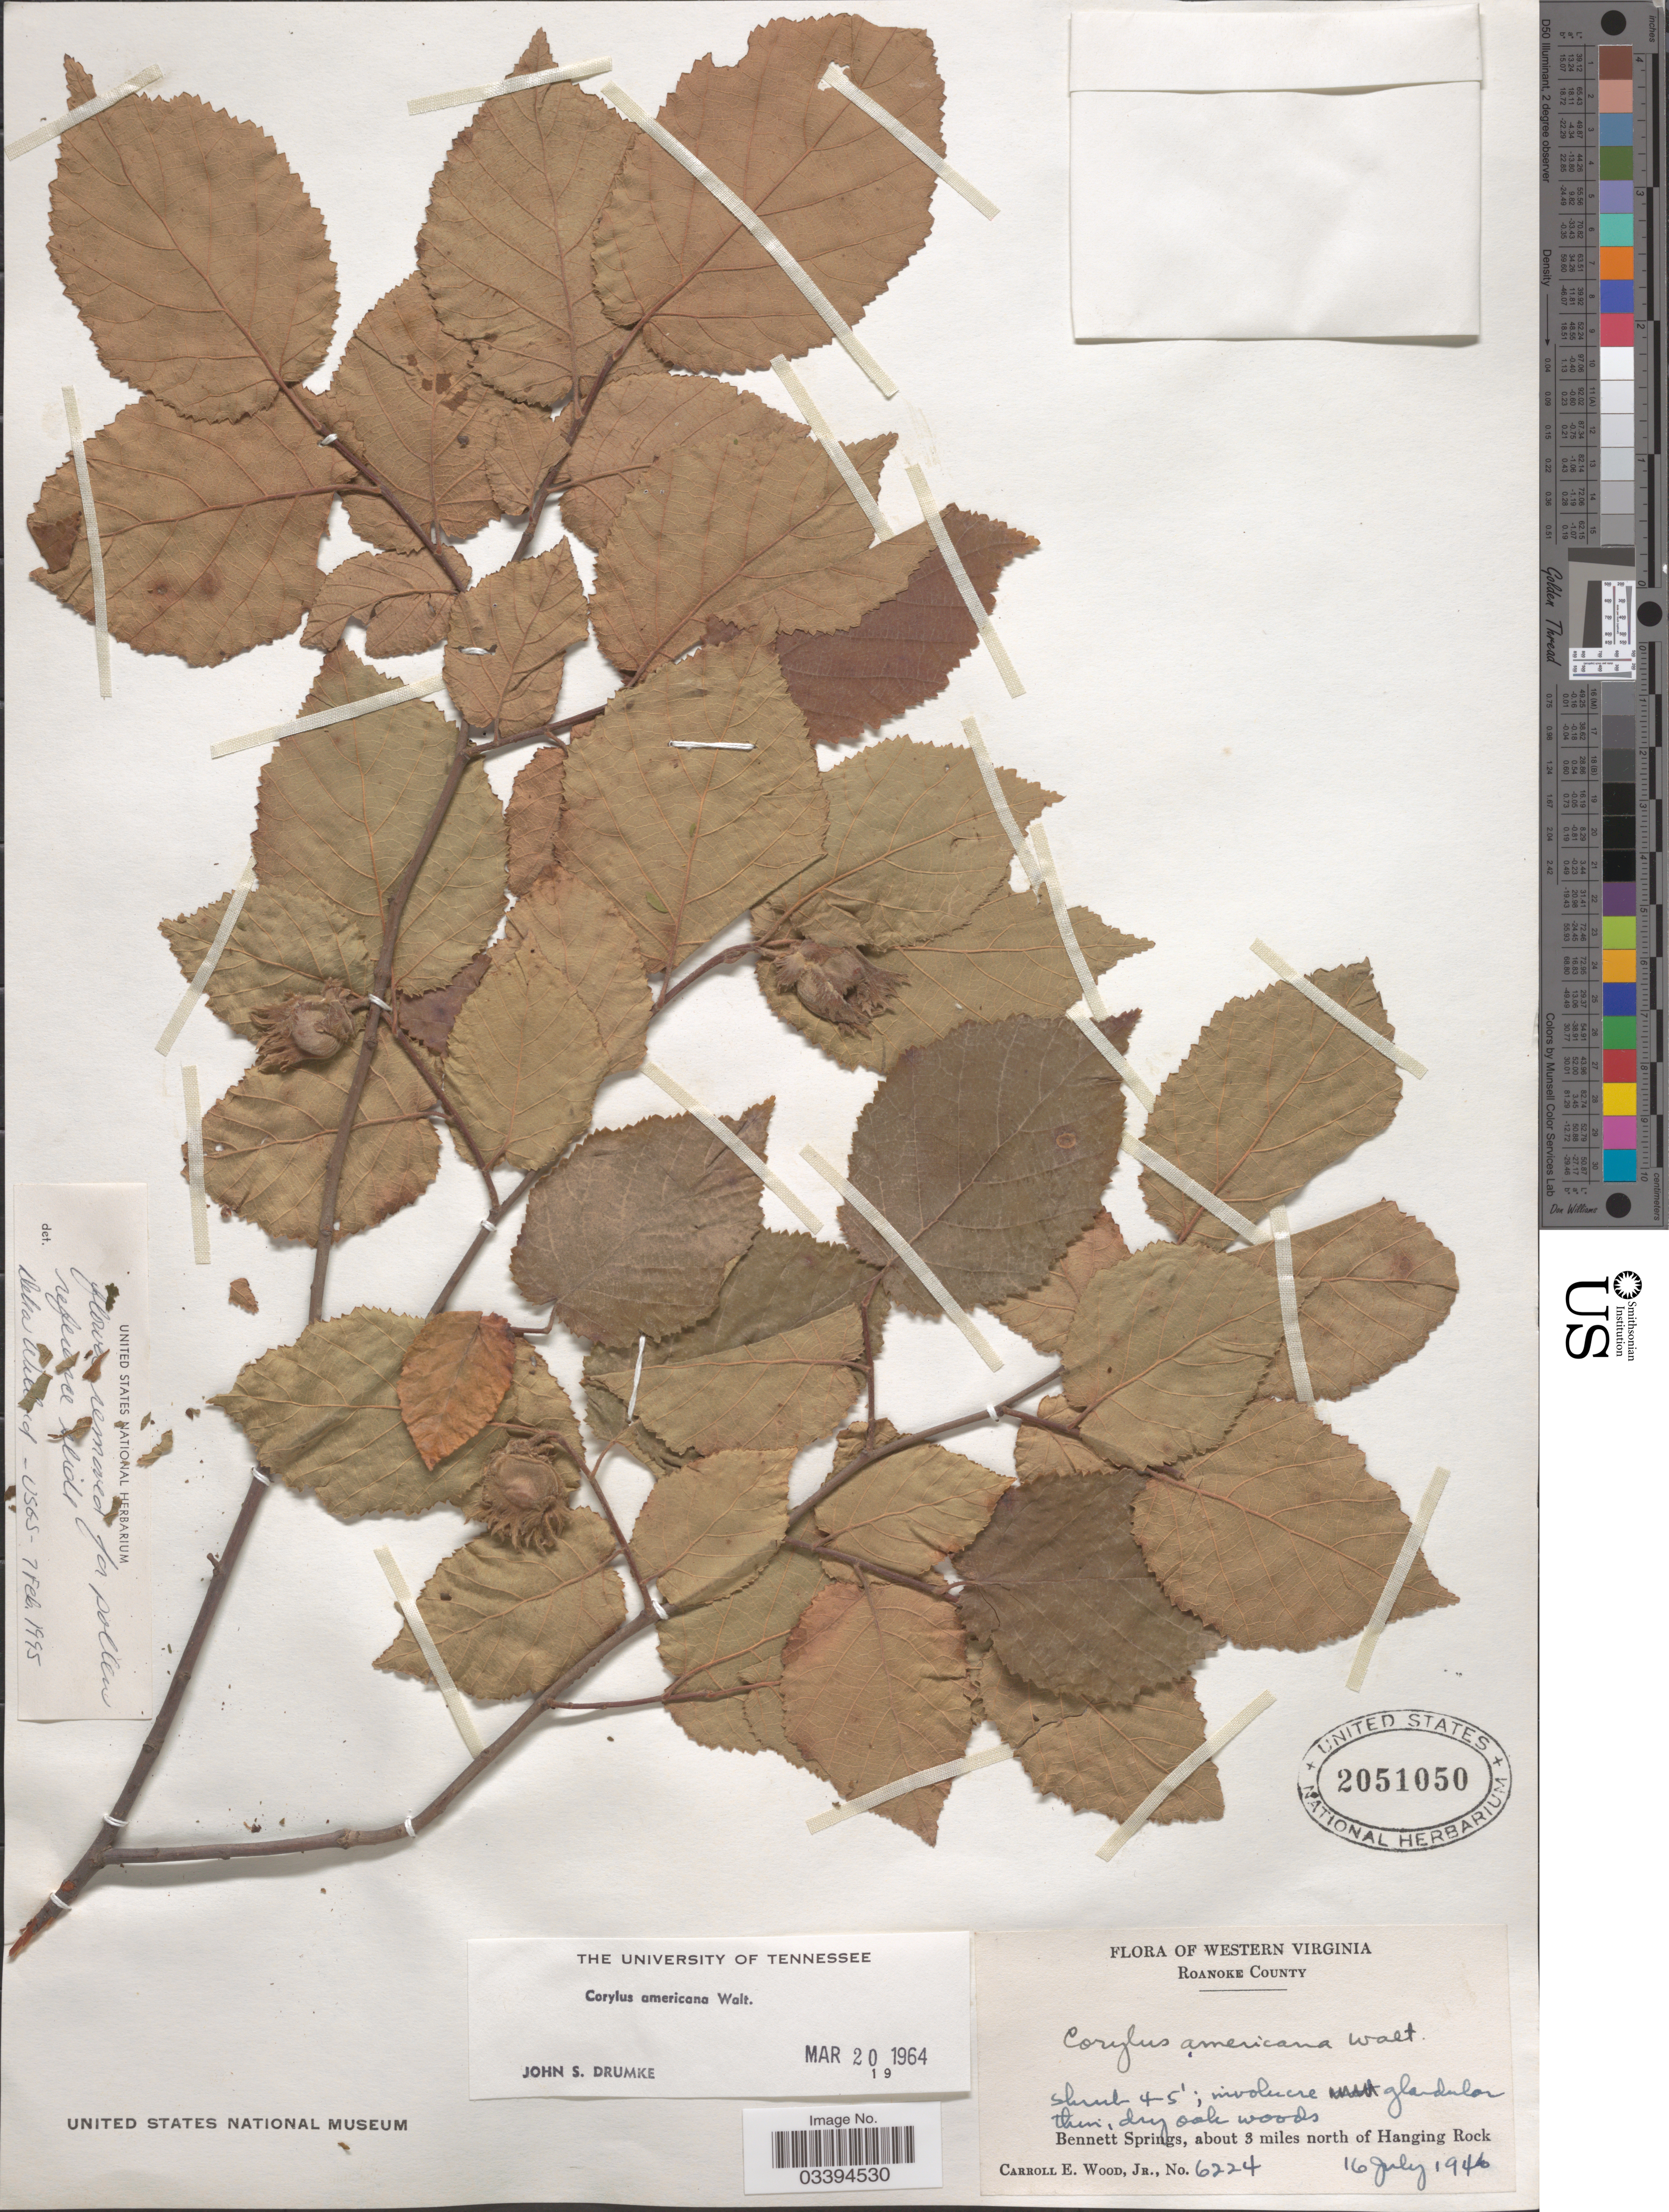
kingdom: Plantae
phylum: Tracheophyta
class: Magnoliopsida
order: Fagales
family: Betulaceae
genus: Corylus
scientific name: Corylus americana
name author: Walter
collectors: C. E. Wood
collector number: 6224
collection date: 1946-07-16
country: United States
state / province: Virginia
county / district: Roanoke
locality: Western Virginia. Roanoke County. Bennett Springs, about 3 miles north of Hanging Rock.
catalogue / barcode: US 2051050